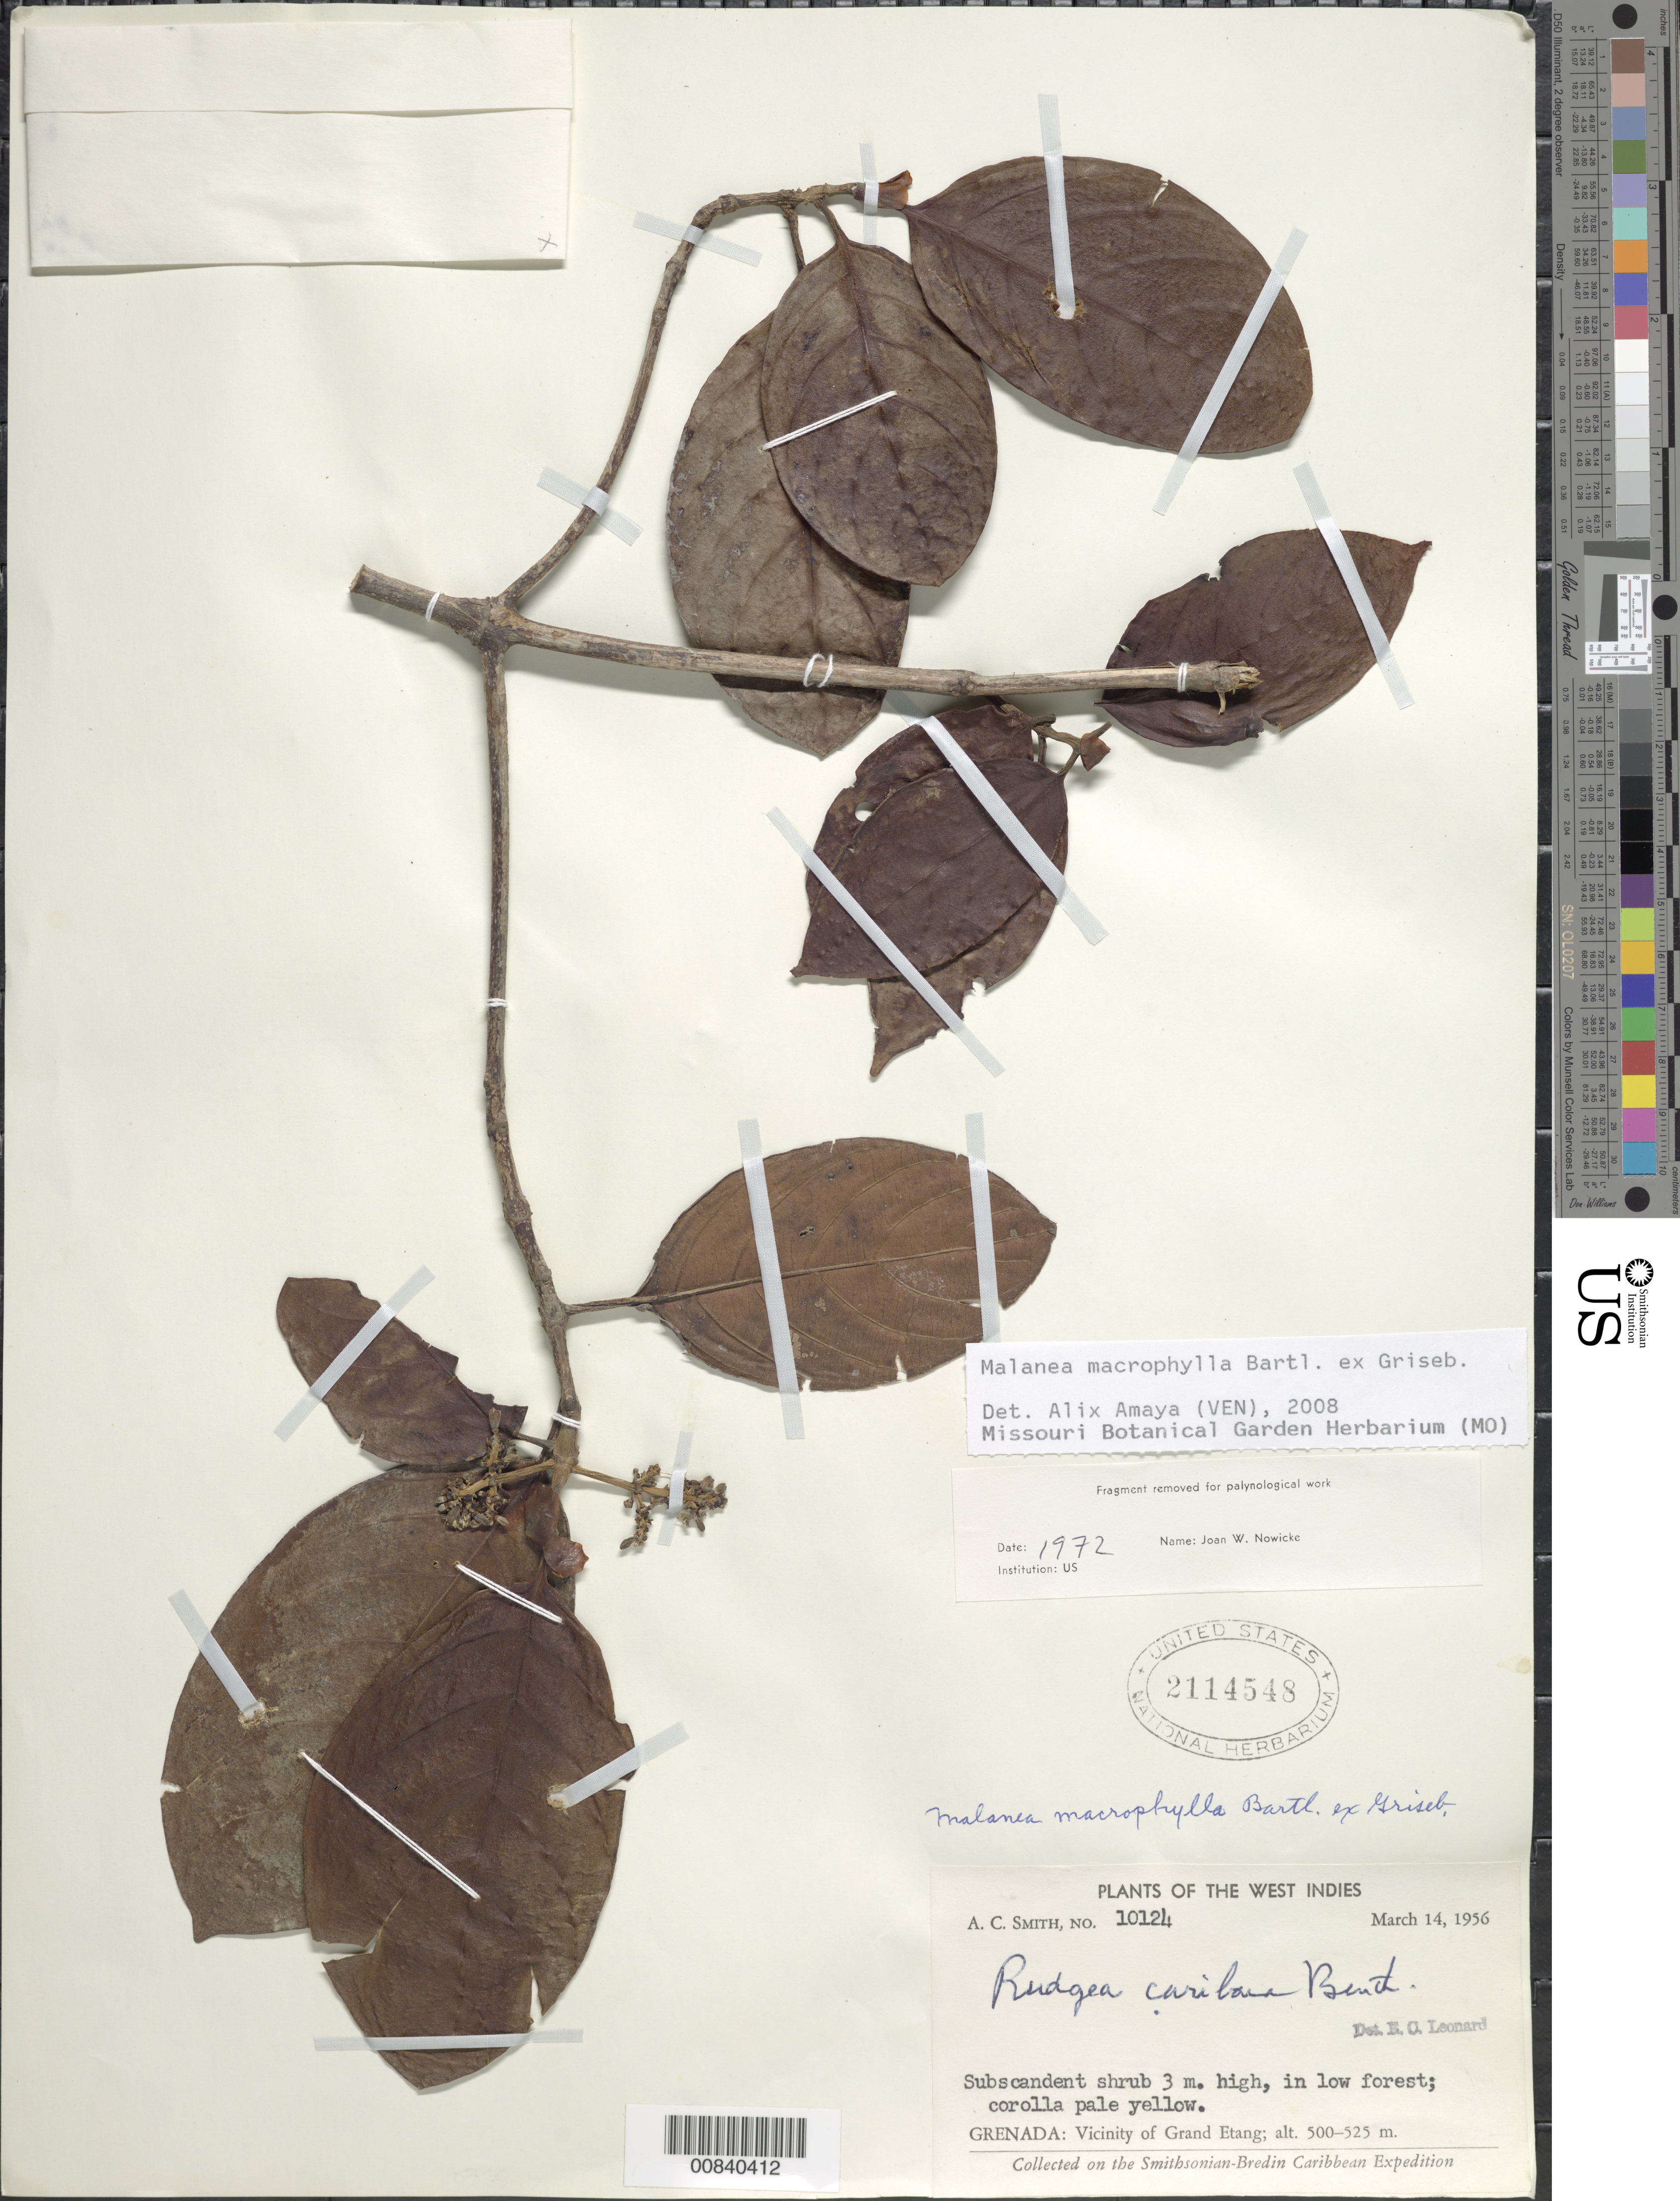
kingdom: Plantae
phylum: Tracheophyta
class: Magnoliopsida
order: Gentianales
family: Rubiaceae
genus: Malanea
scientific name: Malanea glabra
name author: A. Rich.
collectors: A. C. Smith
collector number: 10124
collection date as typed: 14 Mar 1956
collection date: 1956-03-14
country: Grenada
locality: Vicinity of Grand Etang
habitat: Low forest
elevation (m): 500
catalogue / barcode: US 2114548